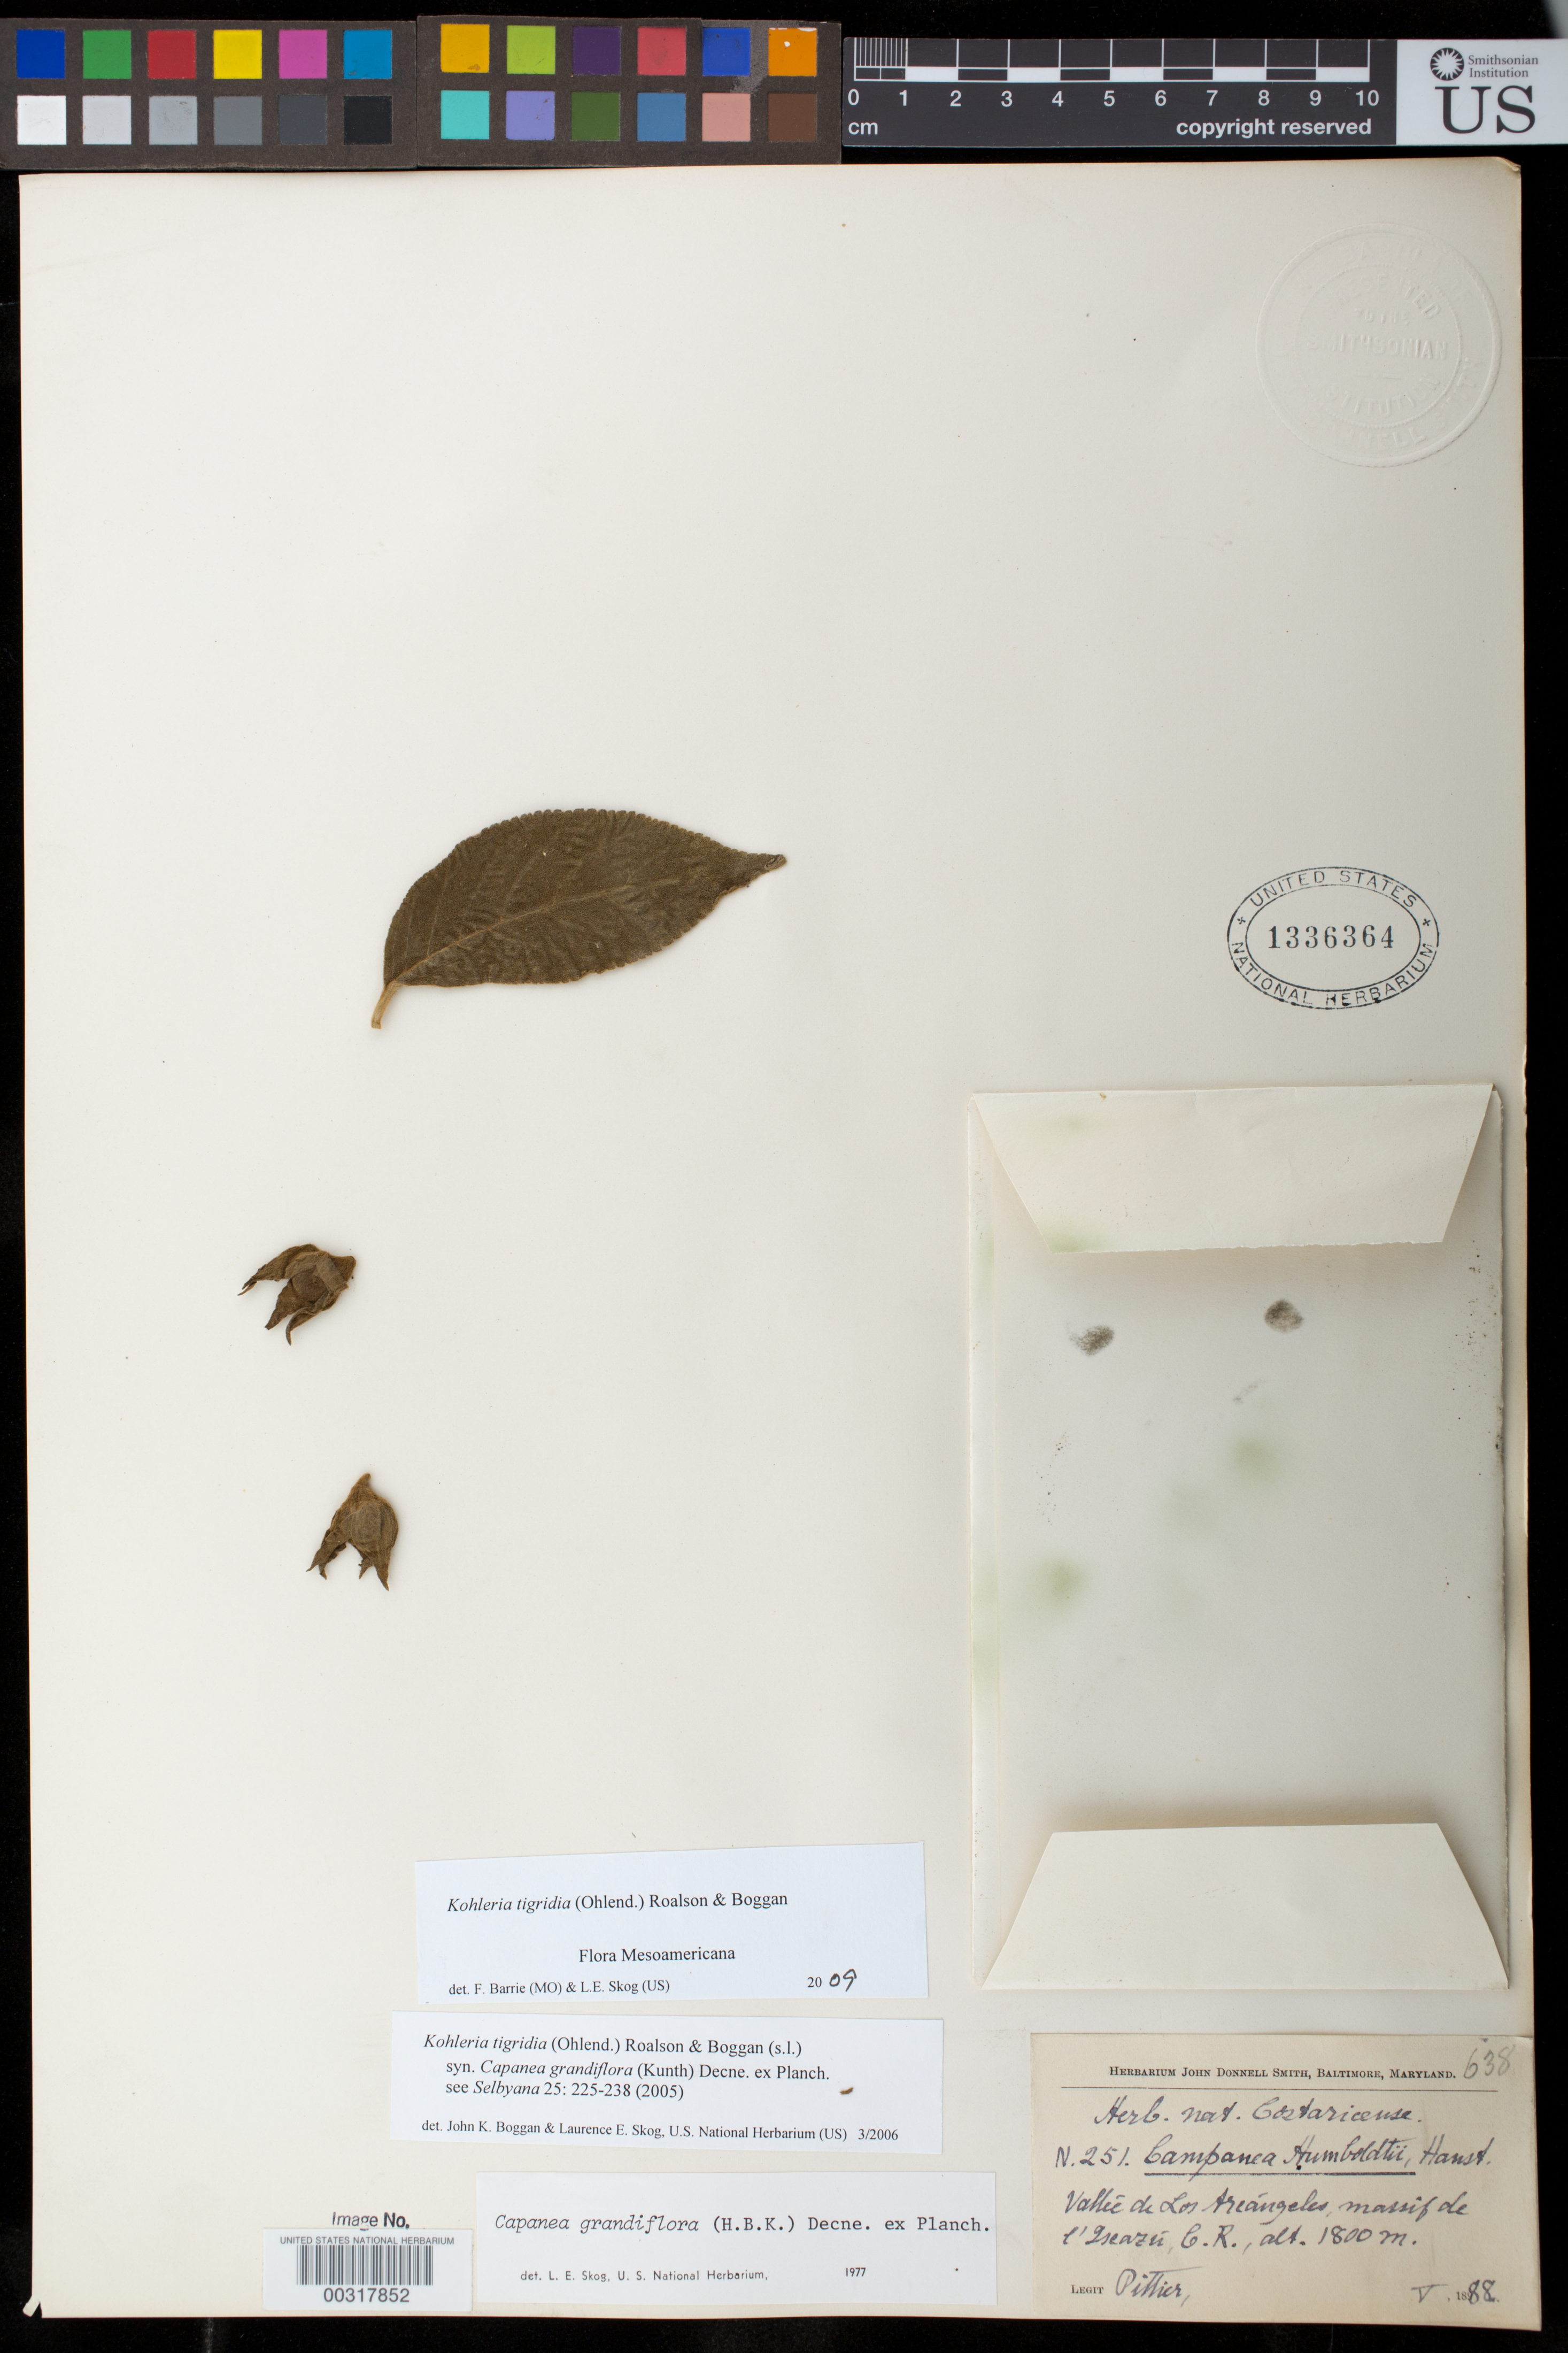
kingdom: Plantae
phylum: Tracheophyta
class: Magnoliopsida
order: Lamiales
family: Gesneriaceae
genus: Kohleria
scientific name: Kohleria tigridia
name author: (Ohlend.) Roalson & Boggan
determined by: Boggan, J. K.; Skog, L. E.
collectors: H. F. Pittier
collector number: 251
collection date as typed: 27 May 1888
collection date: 1888-05-27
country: Costa Rica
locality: Vallee du Los Areangeles, Massif de l'Iseazu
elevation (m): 1800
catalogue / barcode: US 1336364